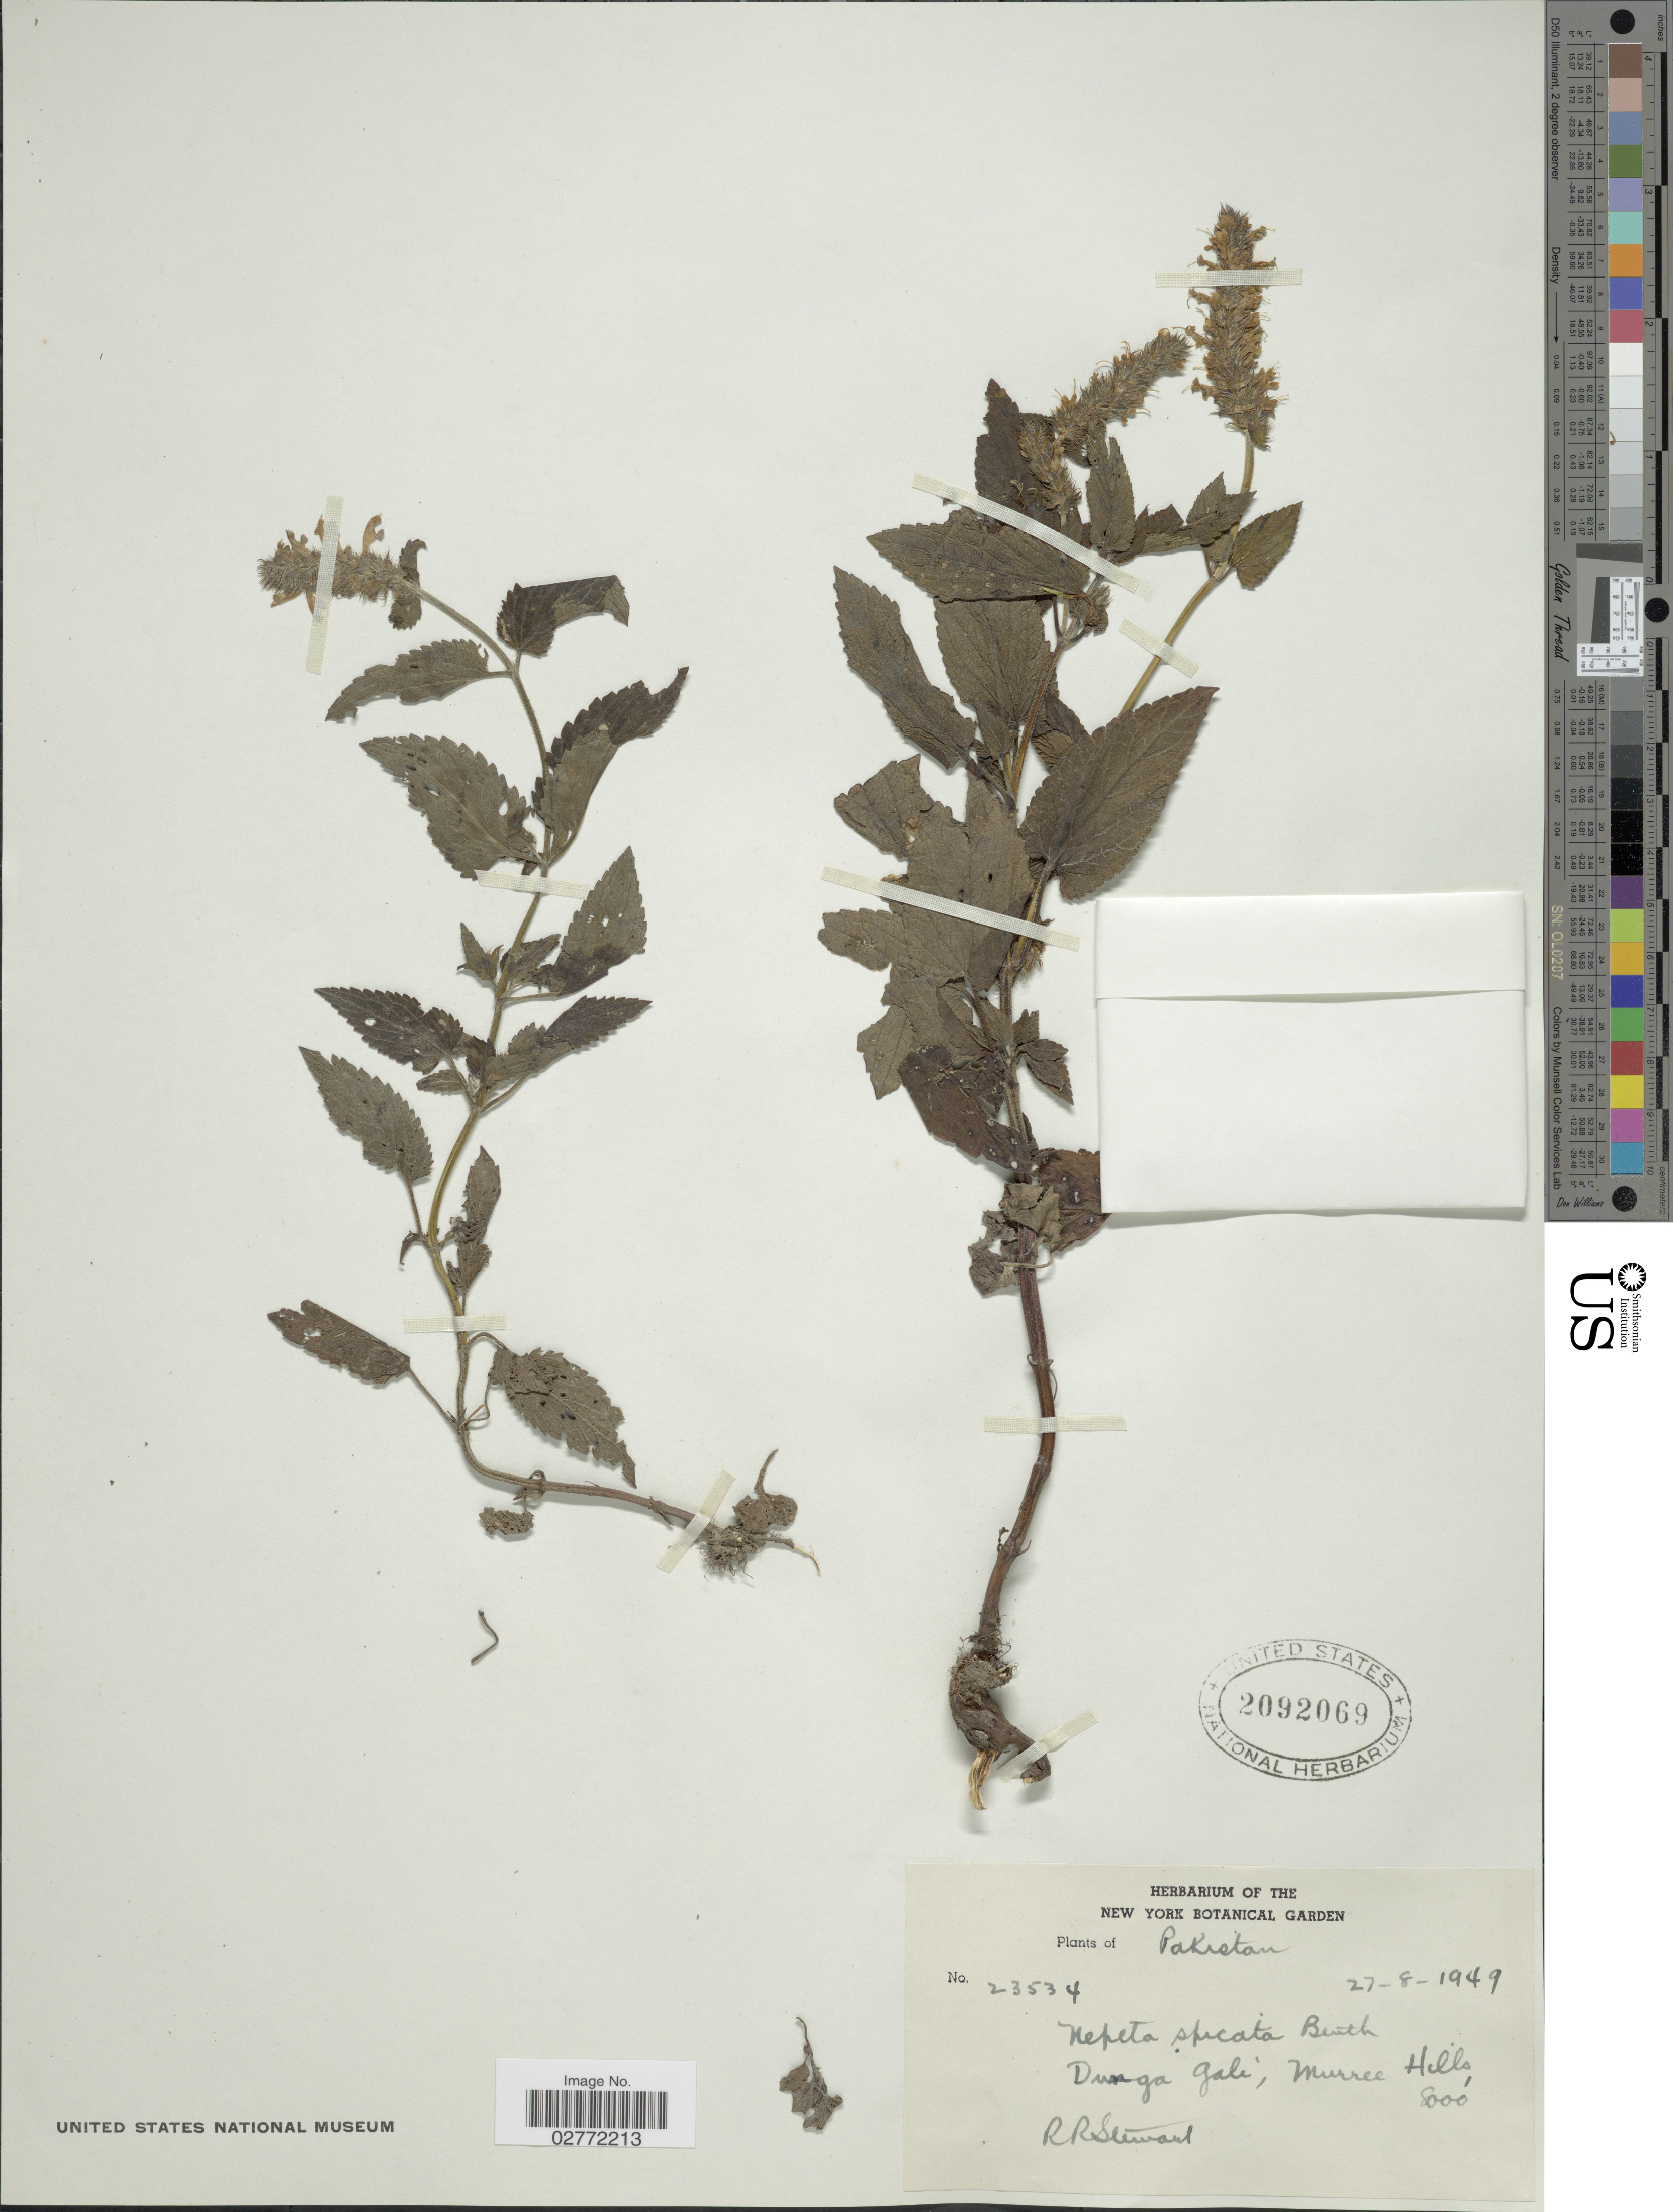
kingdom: Plantae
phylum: Tracheophyta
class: Magnoliopsida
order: Lamiales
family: Lamiaceae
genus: Nepeta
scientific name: Nepeta spicata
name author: Benth.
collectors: R. R. Stewart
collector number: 23534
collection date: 1949-08-27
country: Pakistan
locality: Dunga Gali, Murree Hills.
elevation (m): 2438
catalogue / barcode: US 2092069